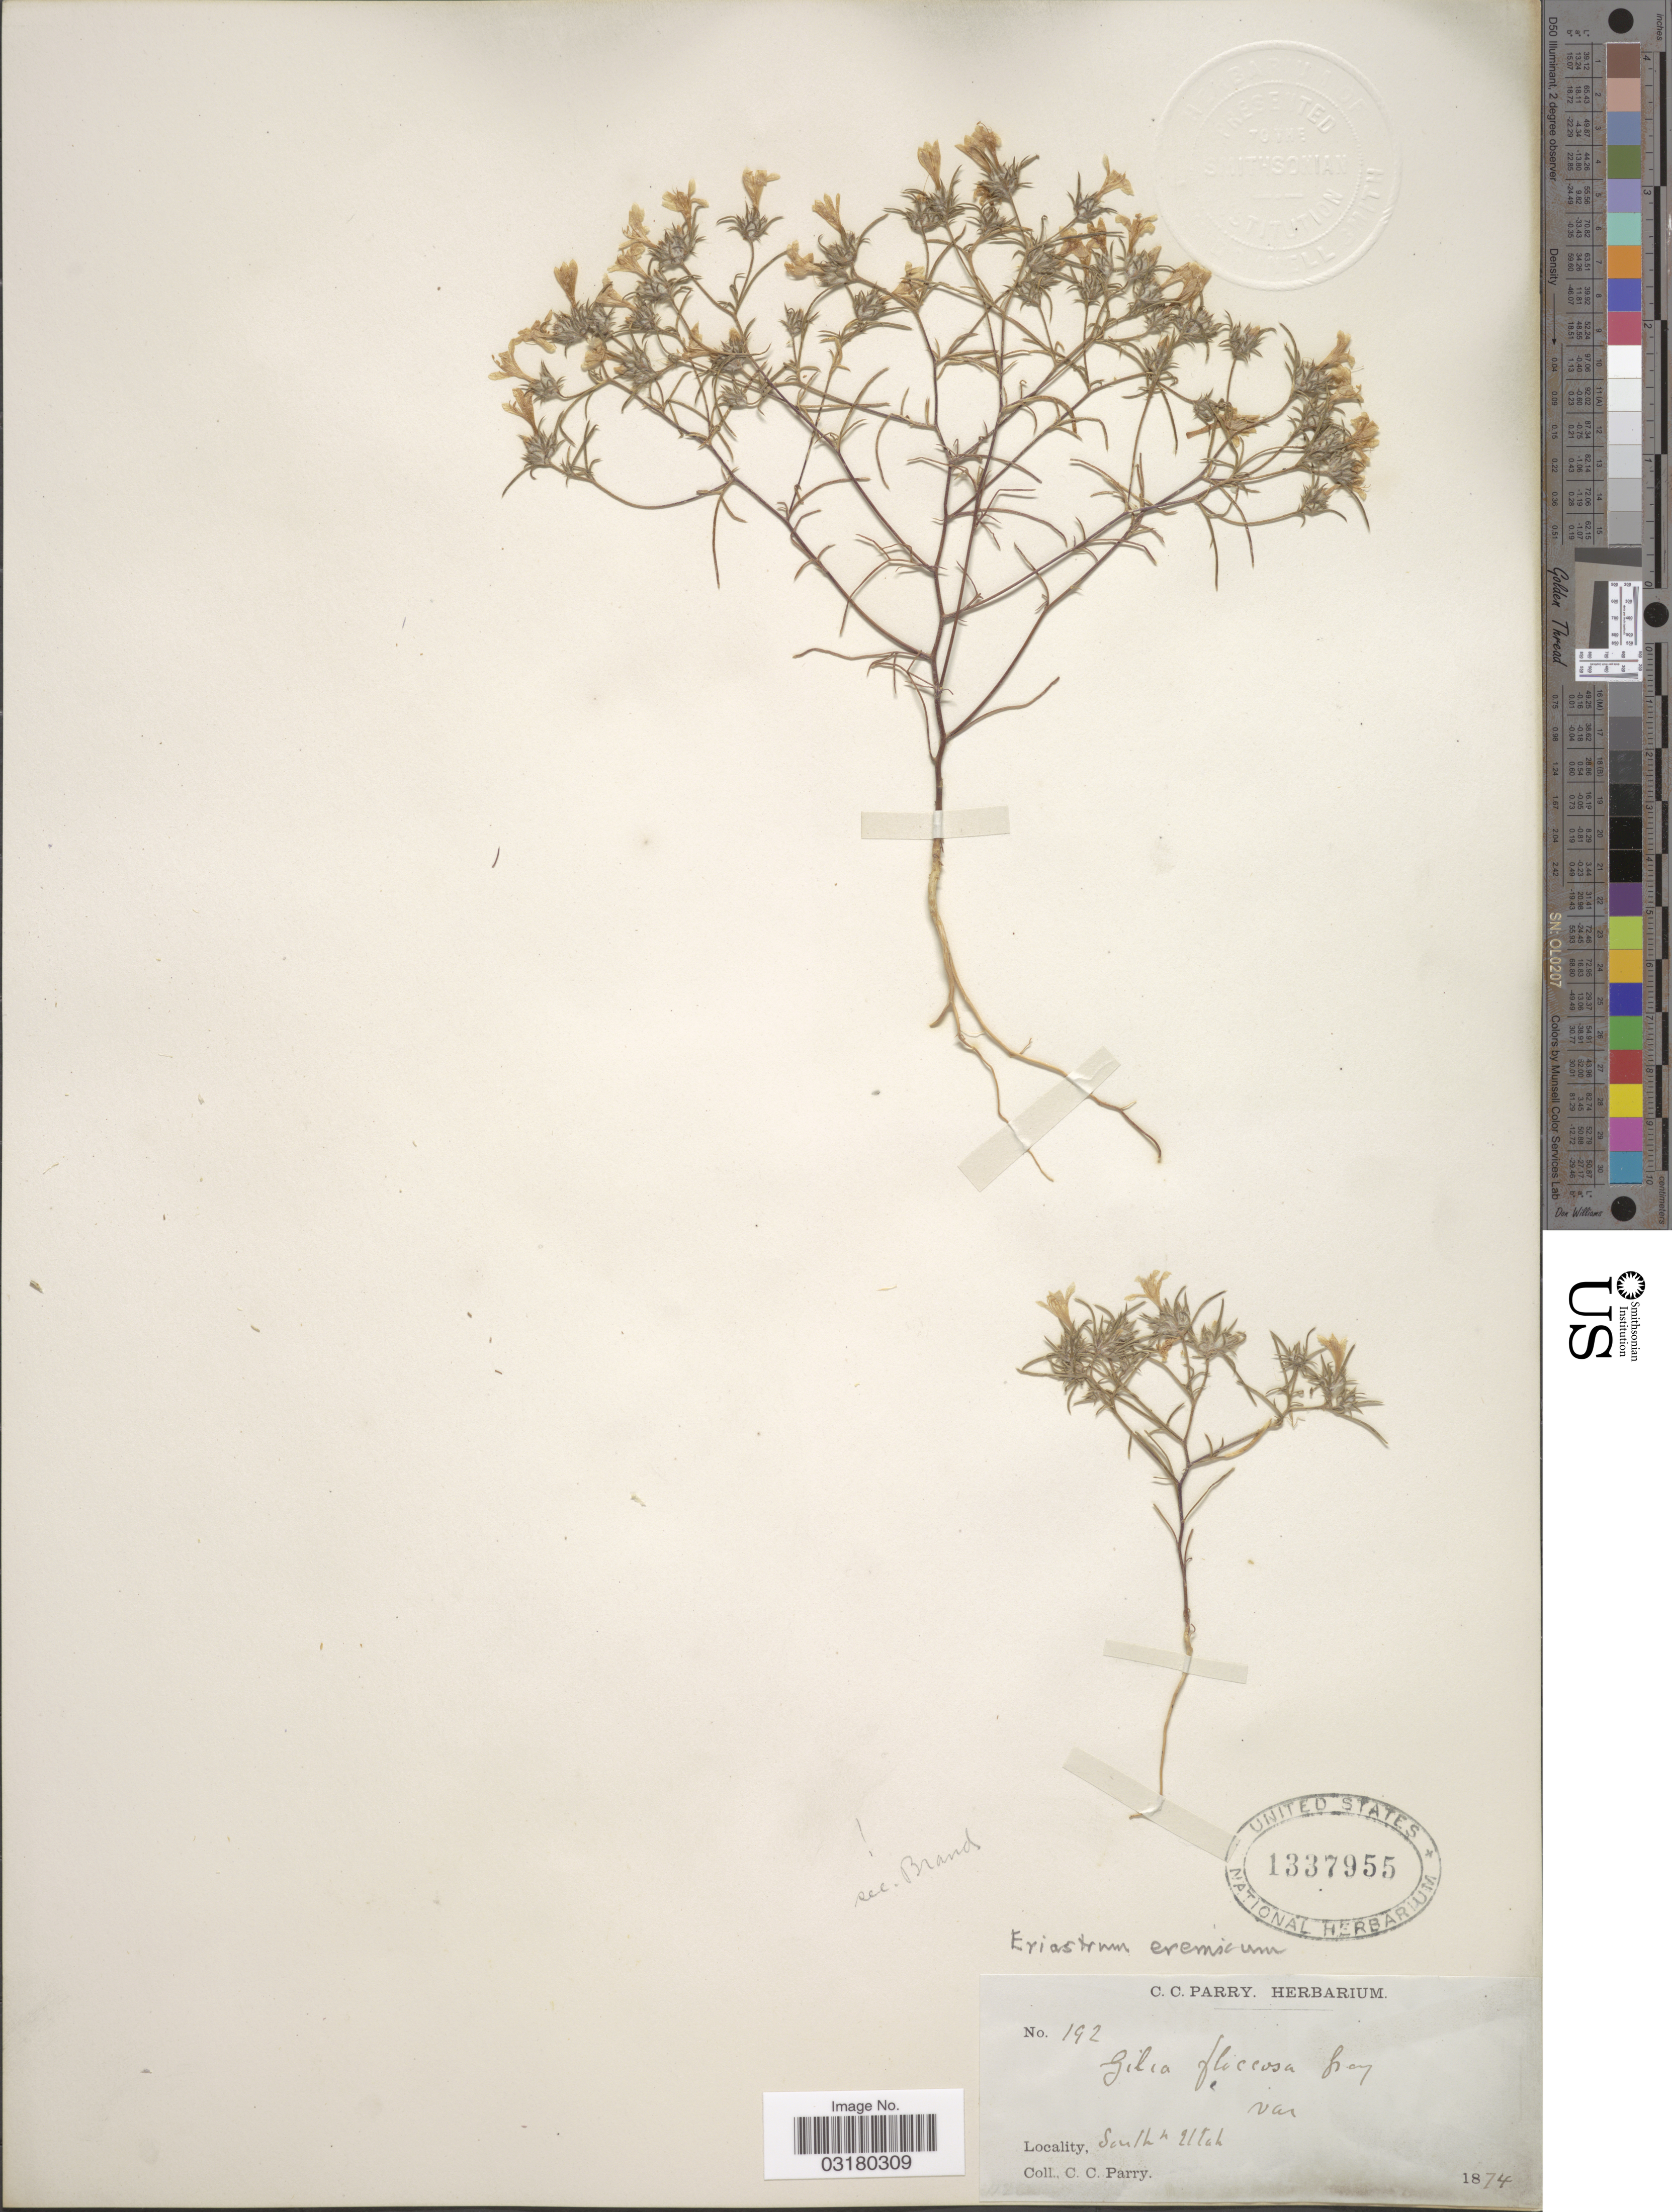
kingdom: Plantae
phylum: Tracheophyta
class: Magnoliopsida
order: Ericales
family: Polemoniaceae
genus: Eriastrum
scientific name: Eriastrum eremicum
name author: (Jeps.) H. Mason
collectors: C. C. Parry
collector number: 192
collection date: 1874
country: United States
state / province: Utah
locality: South Utah.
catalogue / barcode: US 1337955